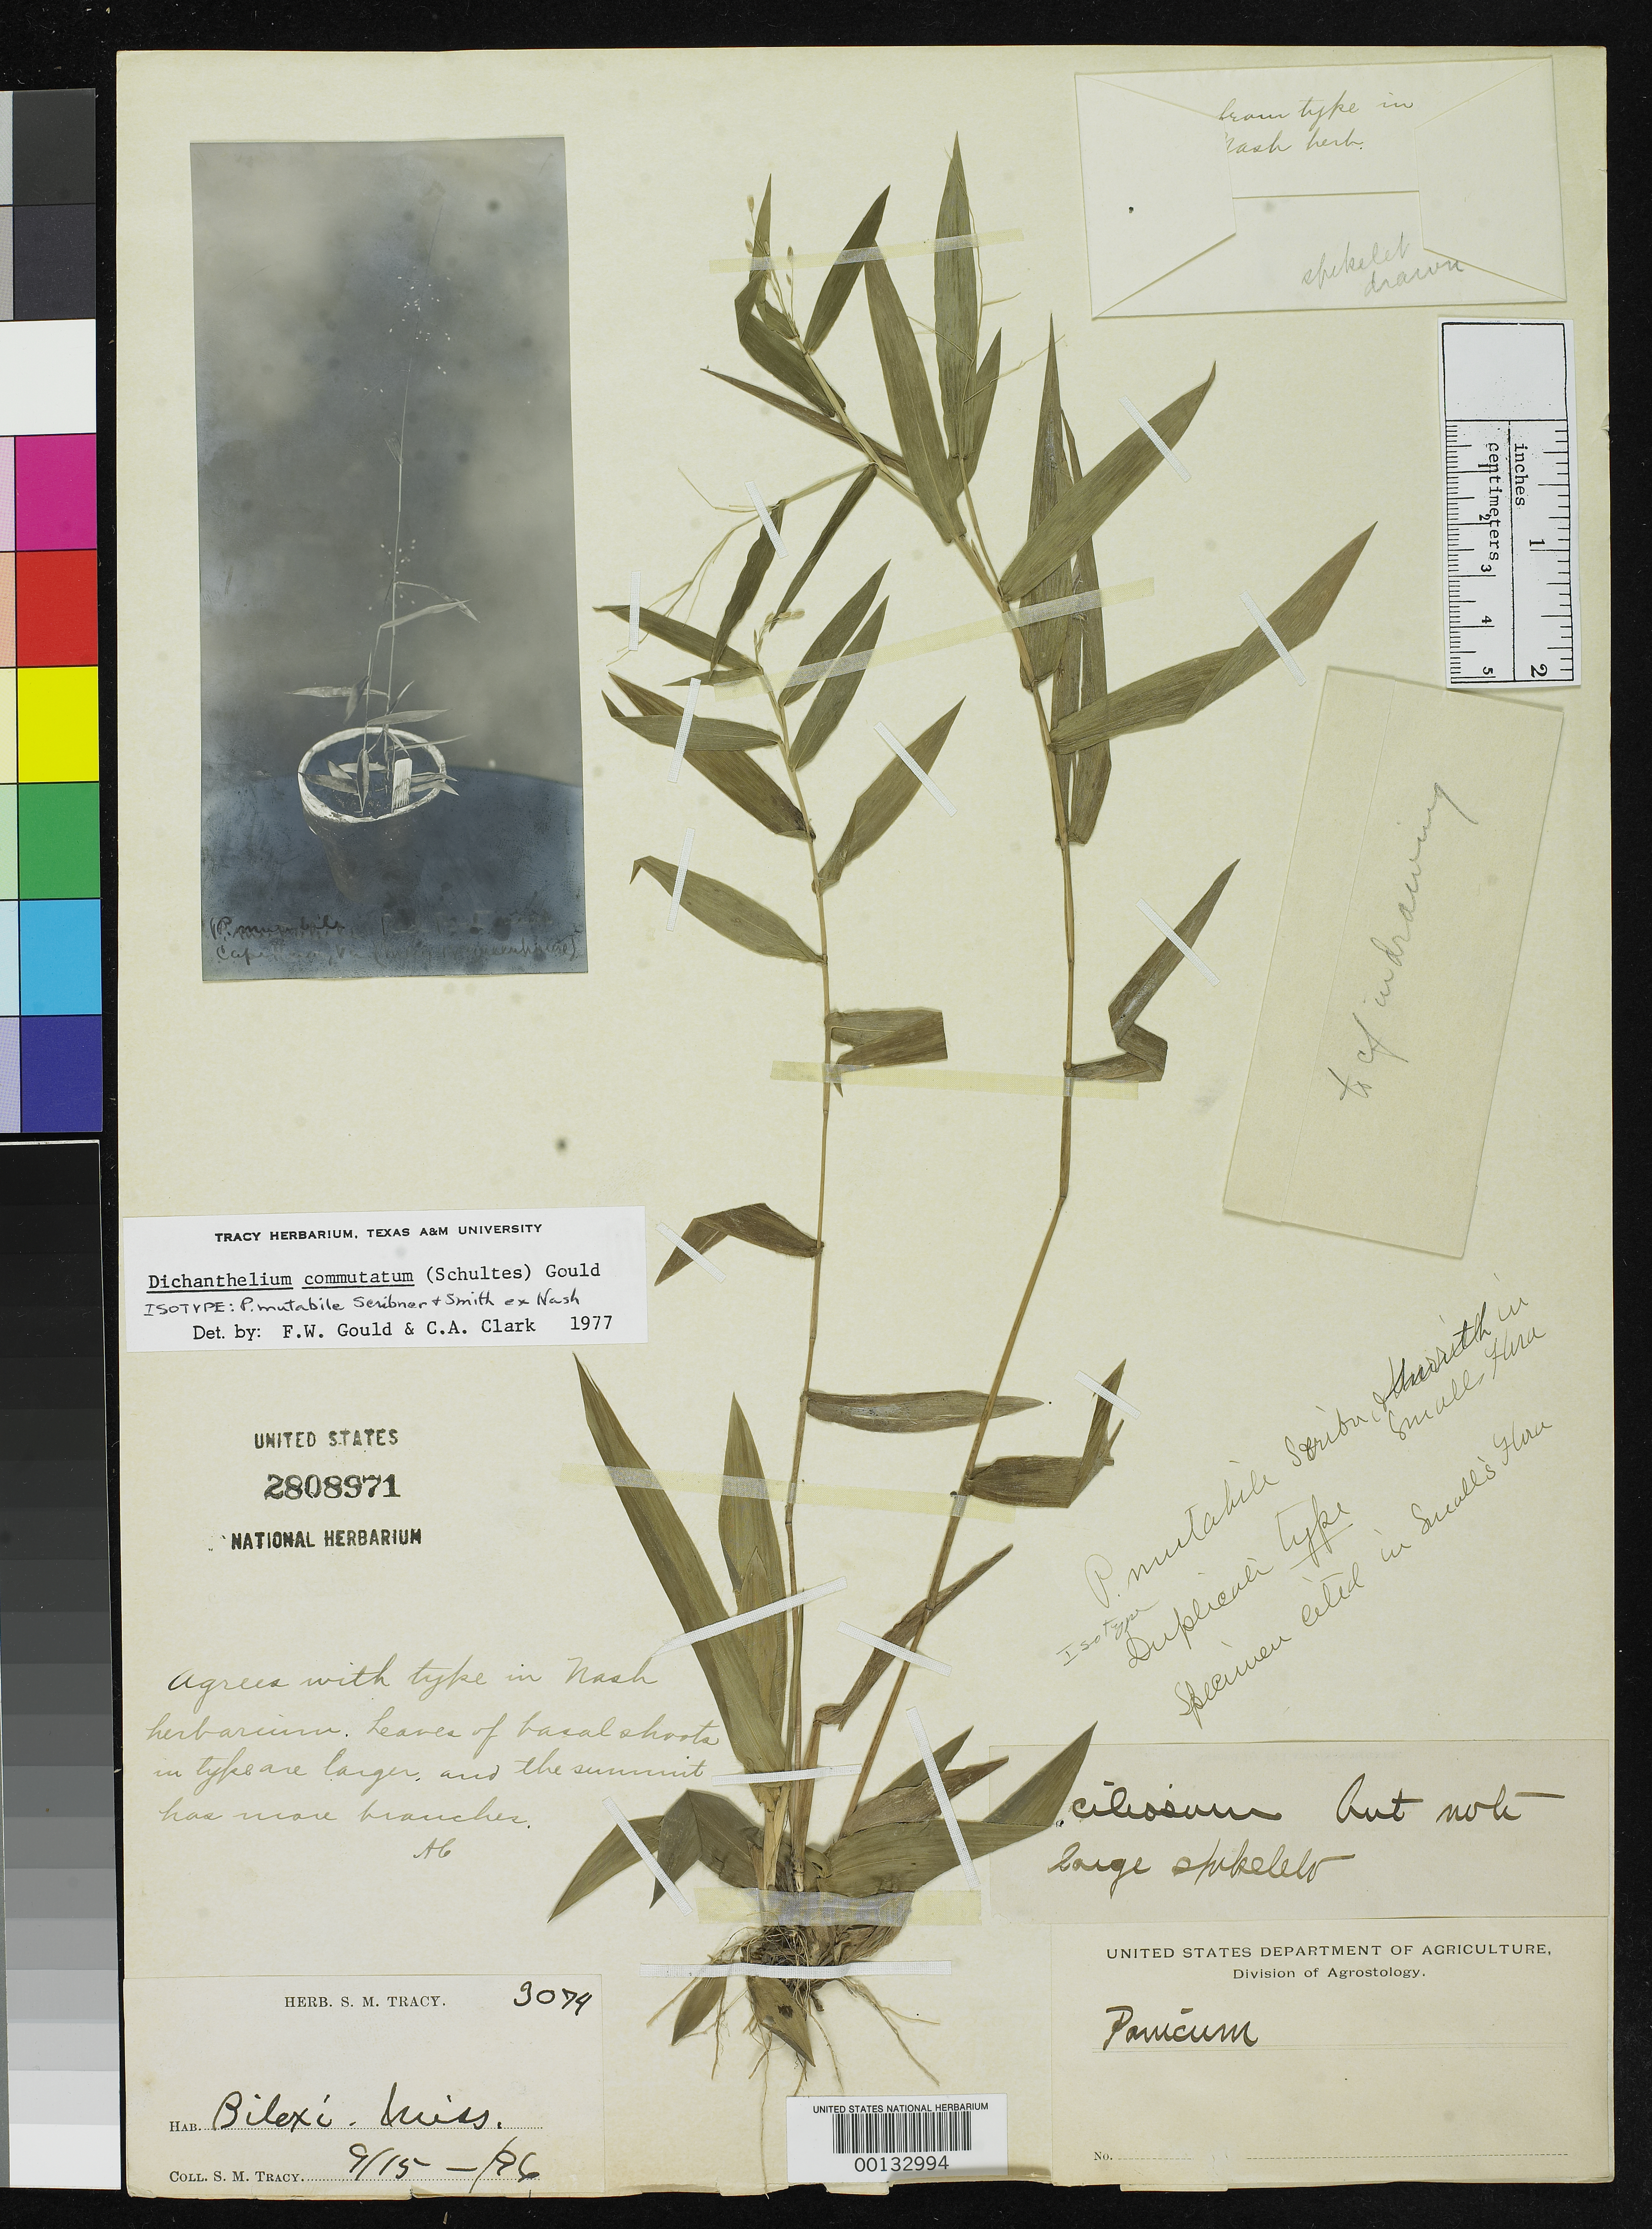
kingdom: Plantae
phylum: Tracheophyta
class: Liliopsida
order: Poales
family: Poaceae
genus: Panicum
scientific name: Panicum mutabile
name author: Scribn. & J.G. Sm. ex Nash in Small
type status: Isotype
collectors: S. M. Tracy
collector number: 3074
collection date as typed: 15 Sep 1896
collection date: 1896-09-15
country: United States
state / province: Mississippi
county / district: Harrison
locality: Biloxi.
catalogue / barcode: US 2808971